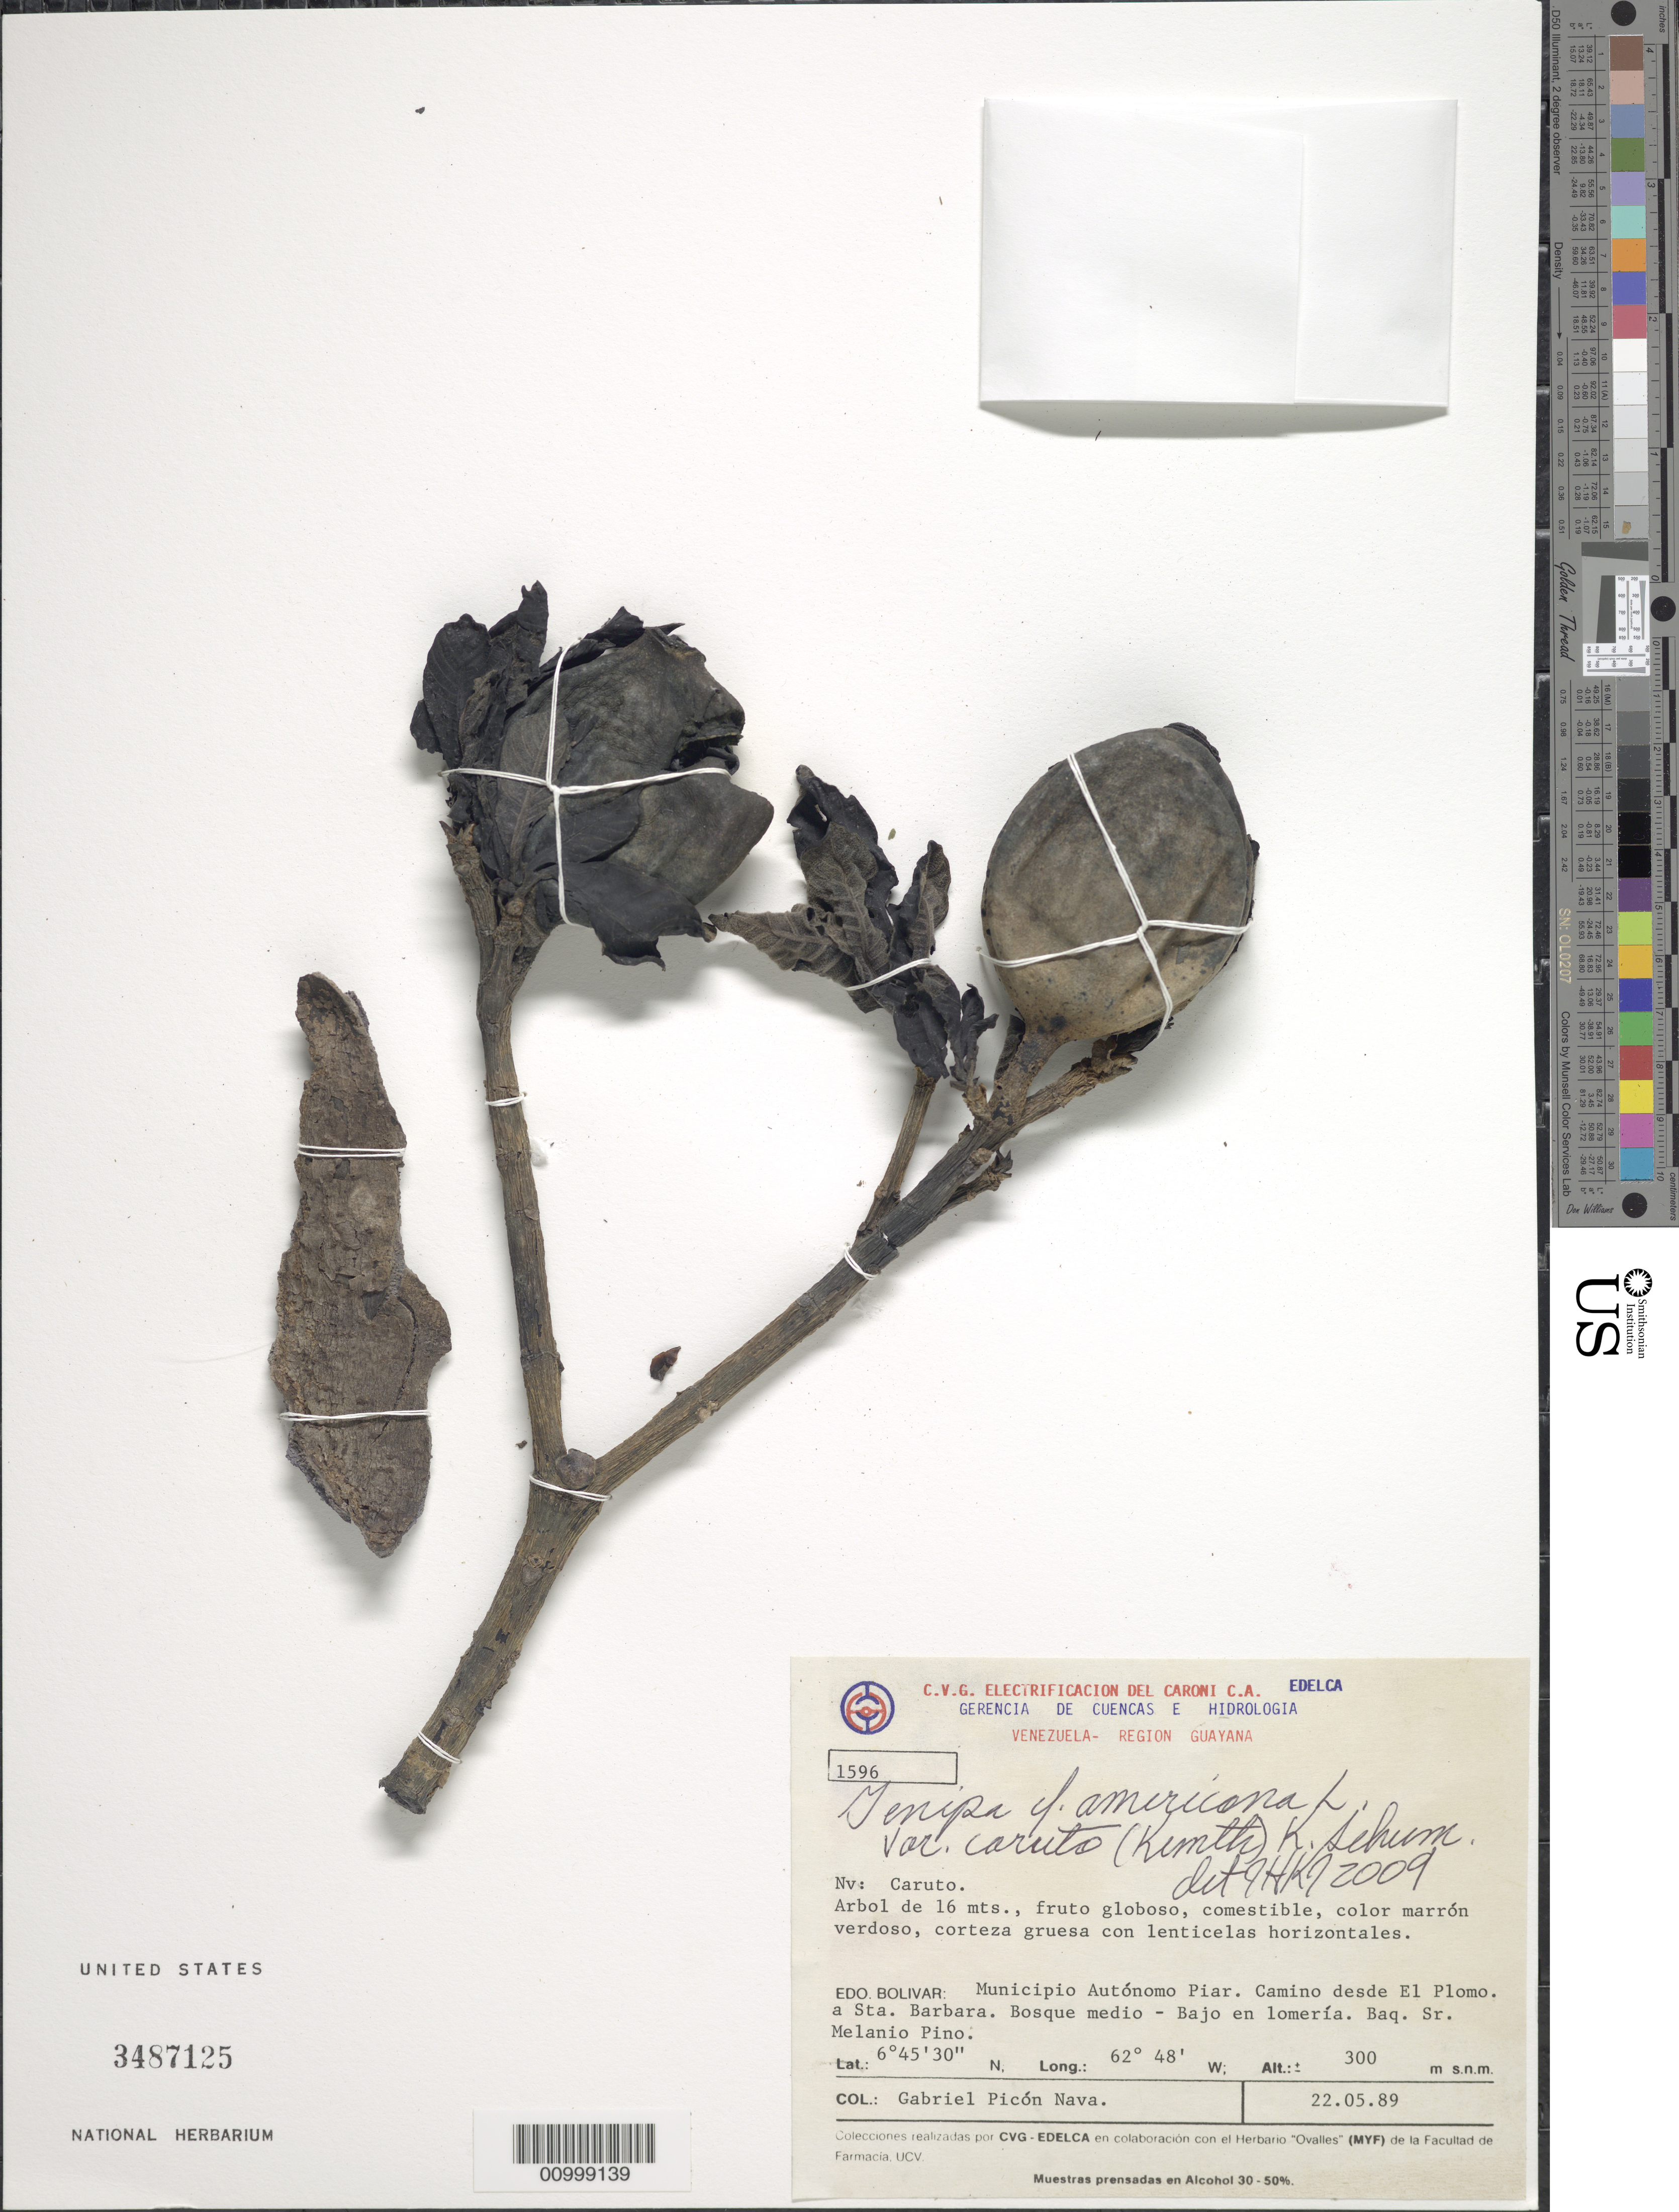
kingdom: Plantae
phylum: Tracheophyta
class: Magnoliopsida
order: Gentianales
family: Rubiaceae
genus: Genipa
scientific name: Genipa americana var. caruto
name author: (Kunth) K. Schum.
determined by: Kirkbride, J. H.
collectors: G. Nava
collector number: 1596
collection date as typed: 22-May-89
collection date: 1989-05-22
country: Venezuela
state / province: Bolívar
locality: Municipio Autonomo Piar. Camino desde El Plomo. a Sta. Barbara. Baq. Sr. Melanio Pino.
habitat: Bosque medio - Bajo en lomeria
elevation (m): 300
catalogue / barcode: US 3487125